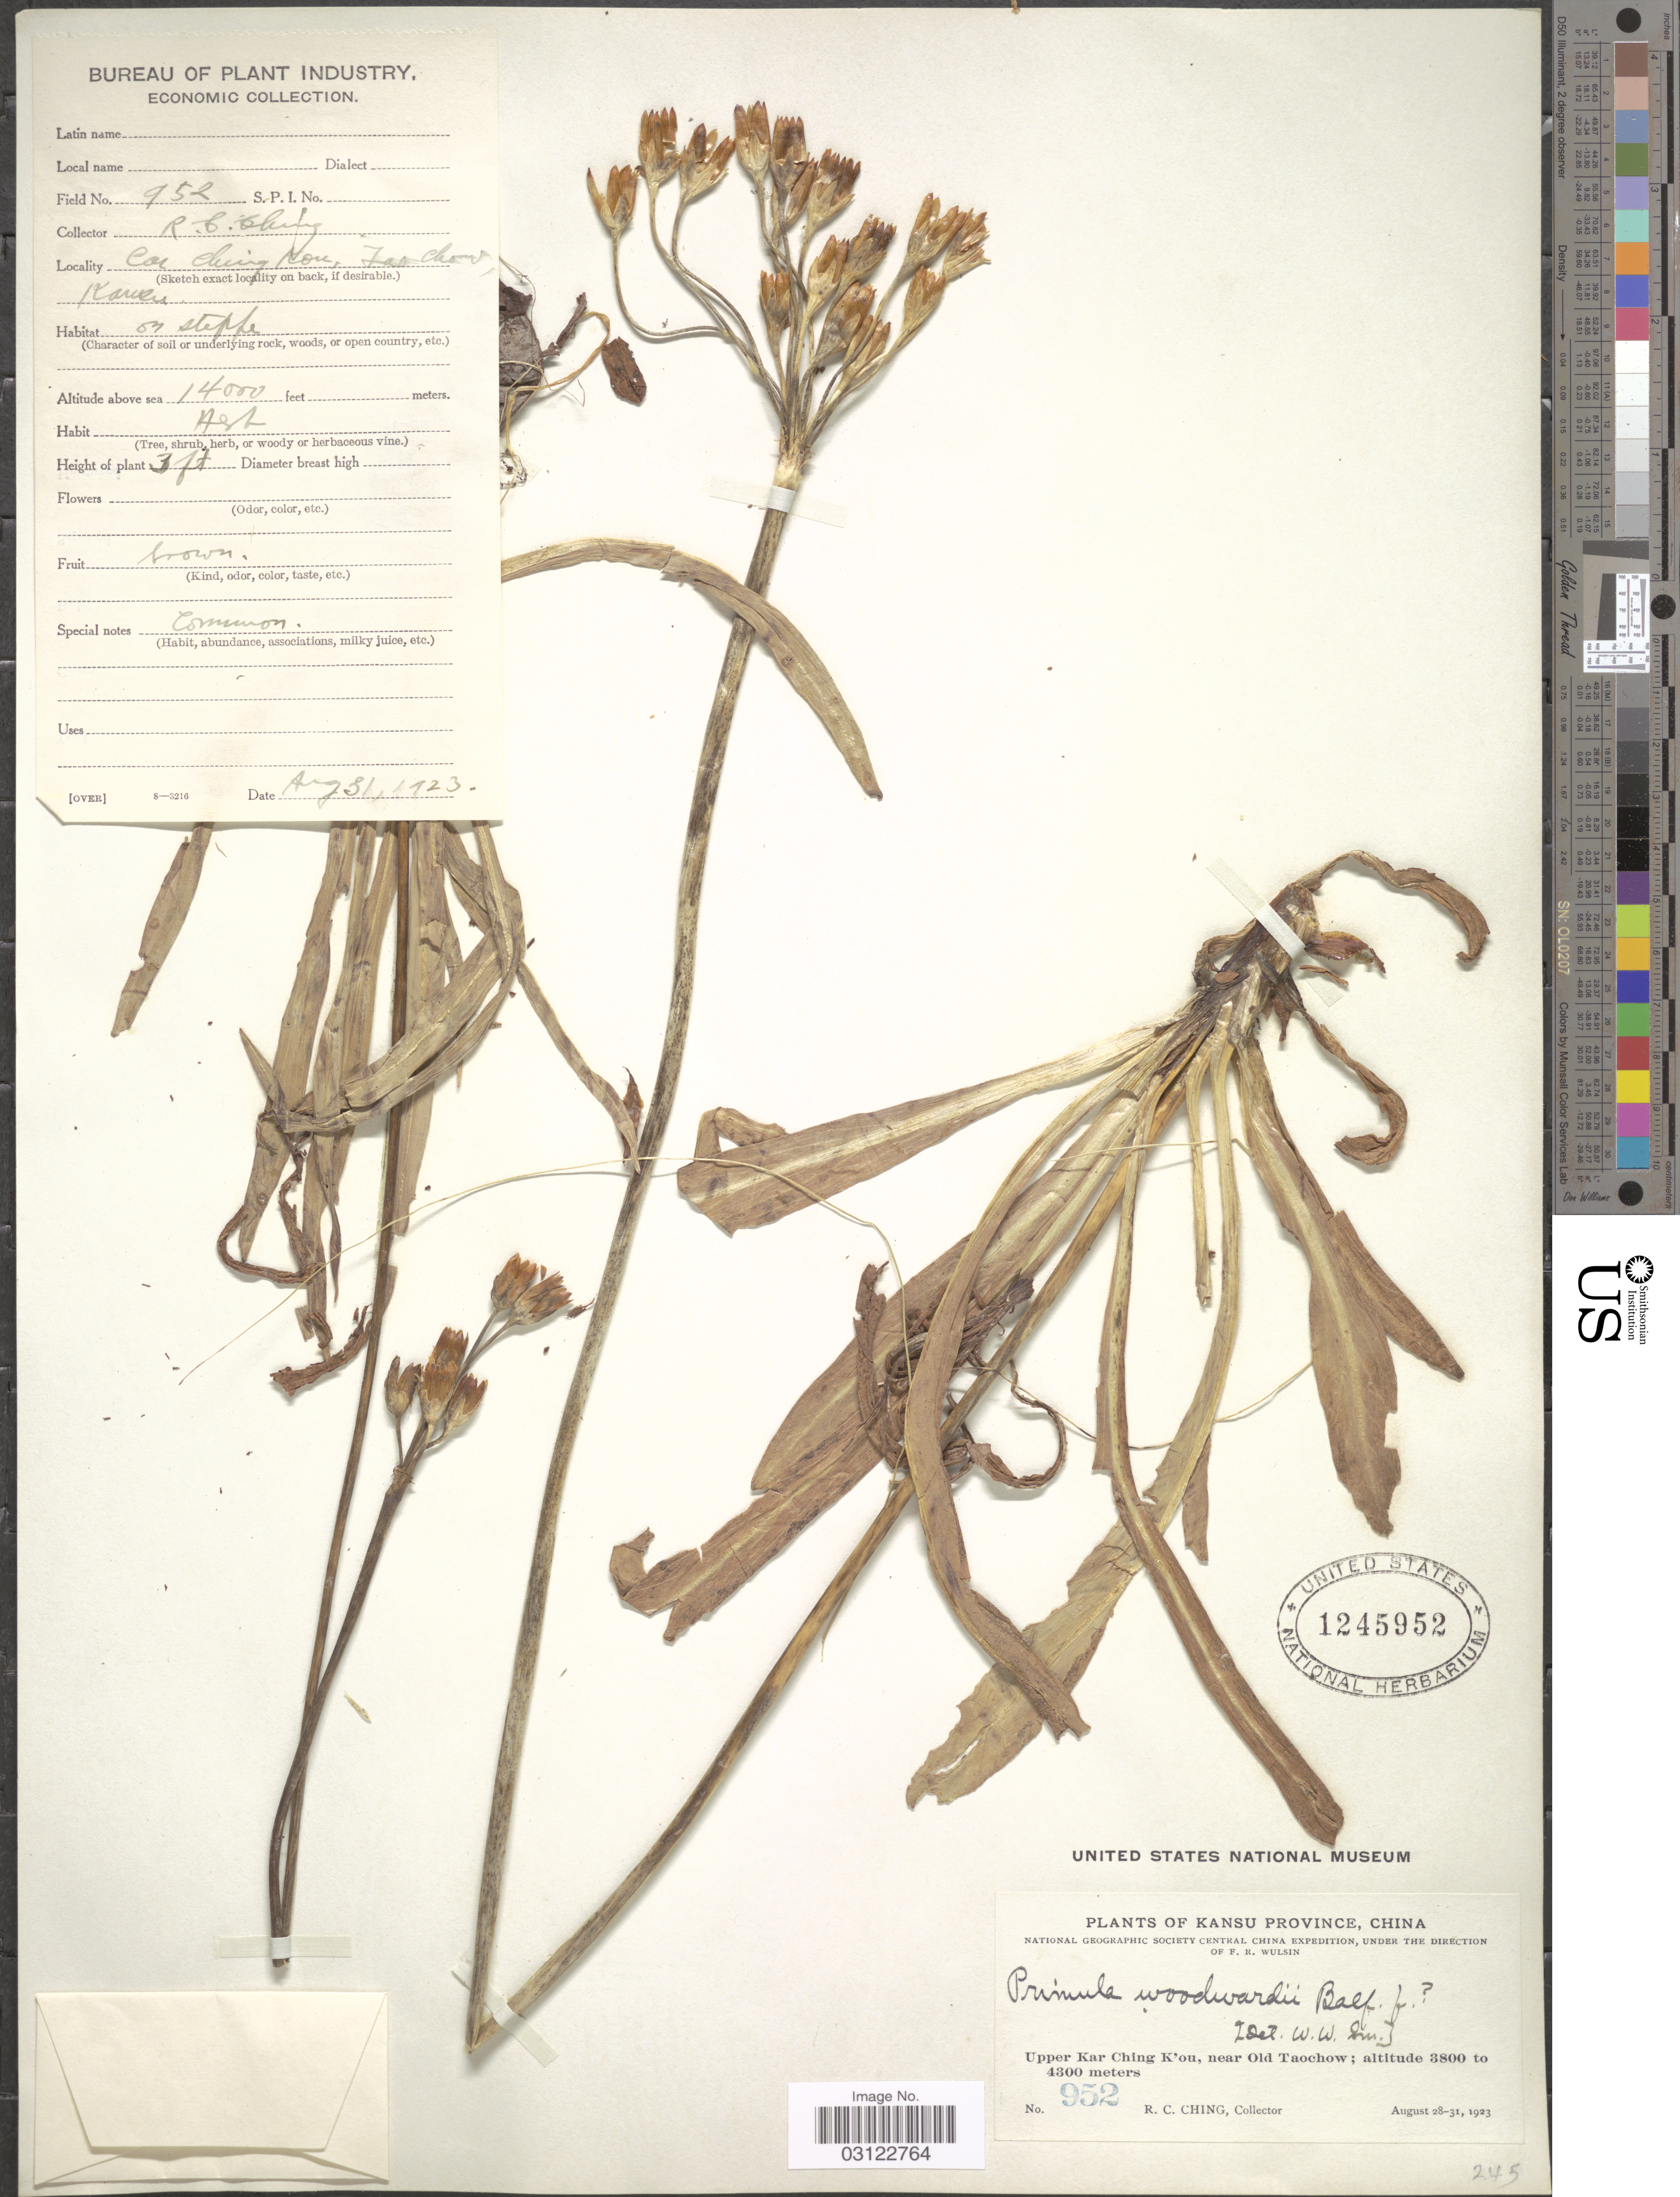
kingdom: Plantae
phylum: Tracheophyta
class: Magnoliopsida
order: Ericales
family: Primulaceae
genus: Primula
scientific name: Primula woodwardii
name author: Balf. f.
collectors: R. C. Ching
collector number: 952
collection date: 1923-08-31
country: China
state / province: Gansu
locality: Kansu Province. Upper Kar Ching K'ou, near Old Taochow.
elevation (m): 4267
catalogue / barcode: US 1245952